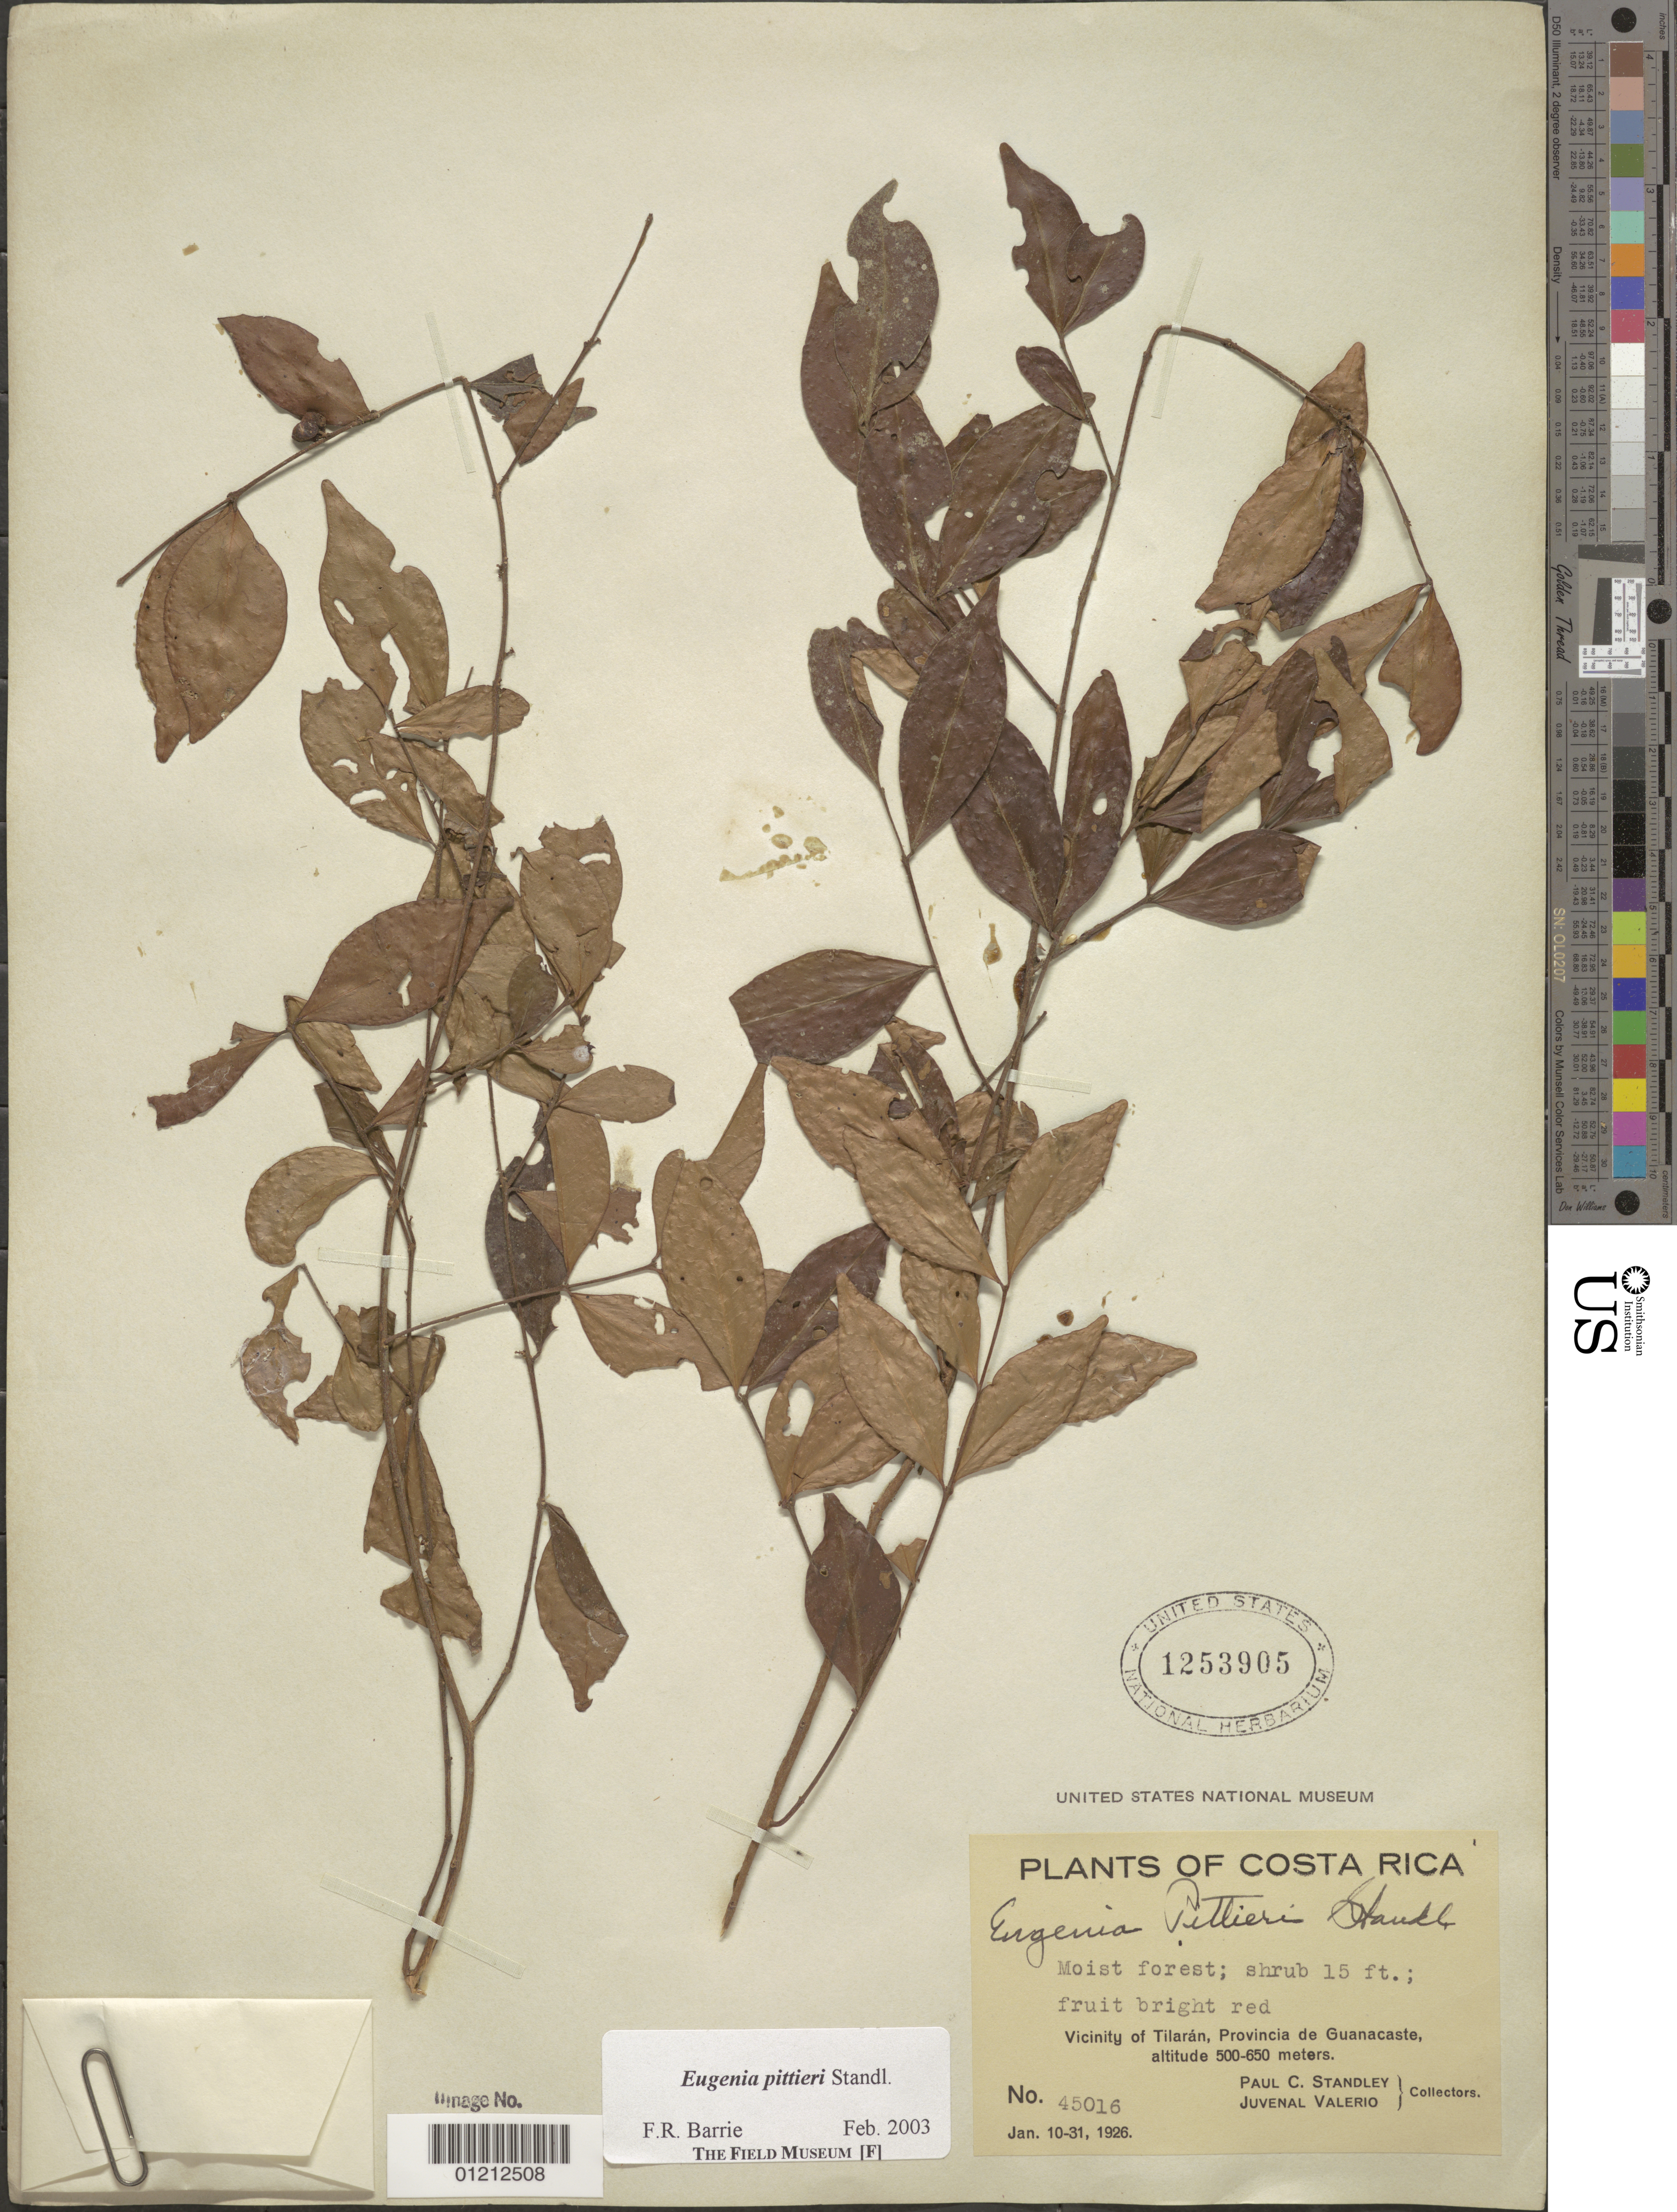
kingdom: Plantae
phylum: Tracheophyta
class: Magnoliopsida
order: Myrtales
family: Myrtaceae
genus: Eugenia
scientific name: Eugenia pittieri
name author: Standl.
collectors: P. C. Standley & J. Valerio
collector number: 45016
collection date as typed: Jan. 10-31, 1926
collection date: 1926-01-10/1926-01-31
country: Costa Rica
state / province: Guanacaste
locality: Vicinity of Tilarán, Provincia de Guanacaste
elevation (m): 500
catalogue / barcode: US 1253905